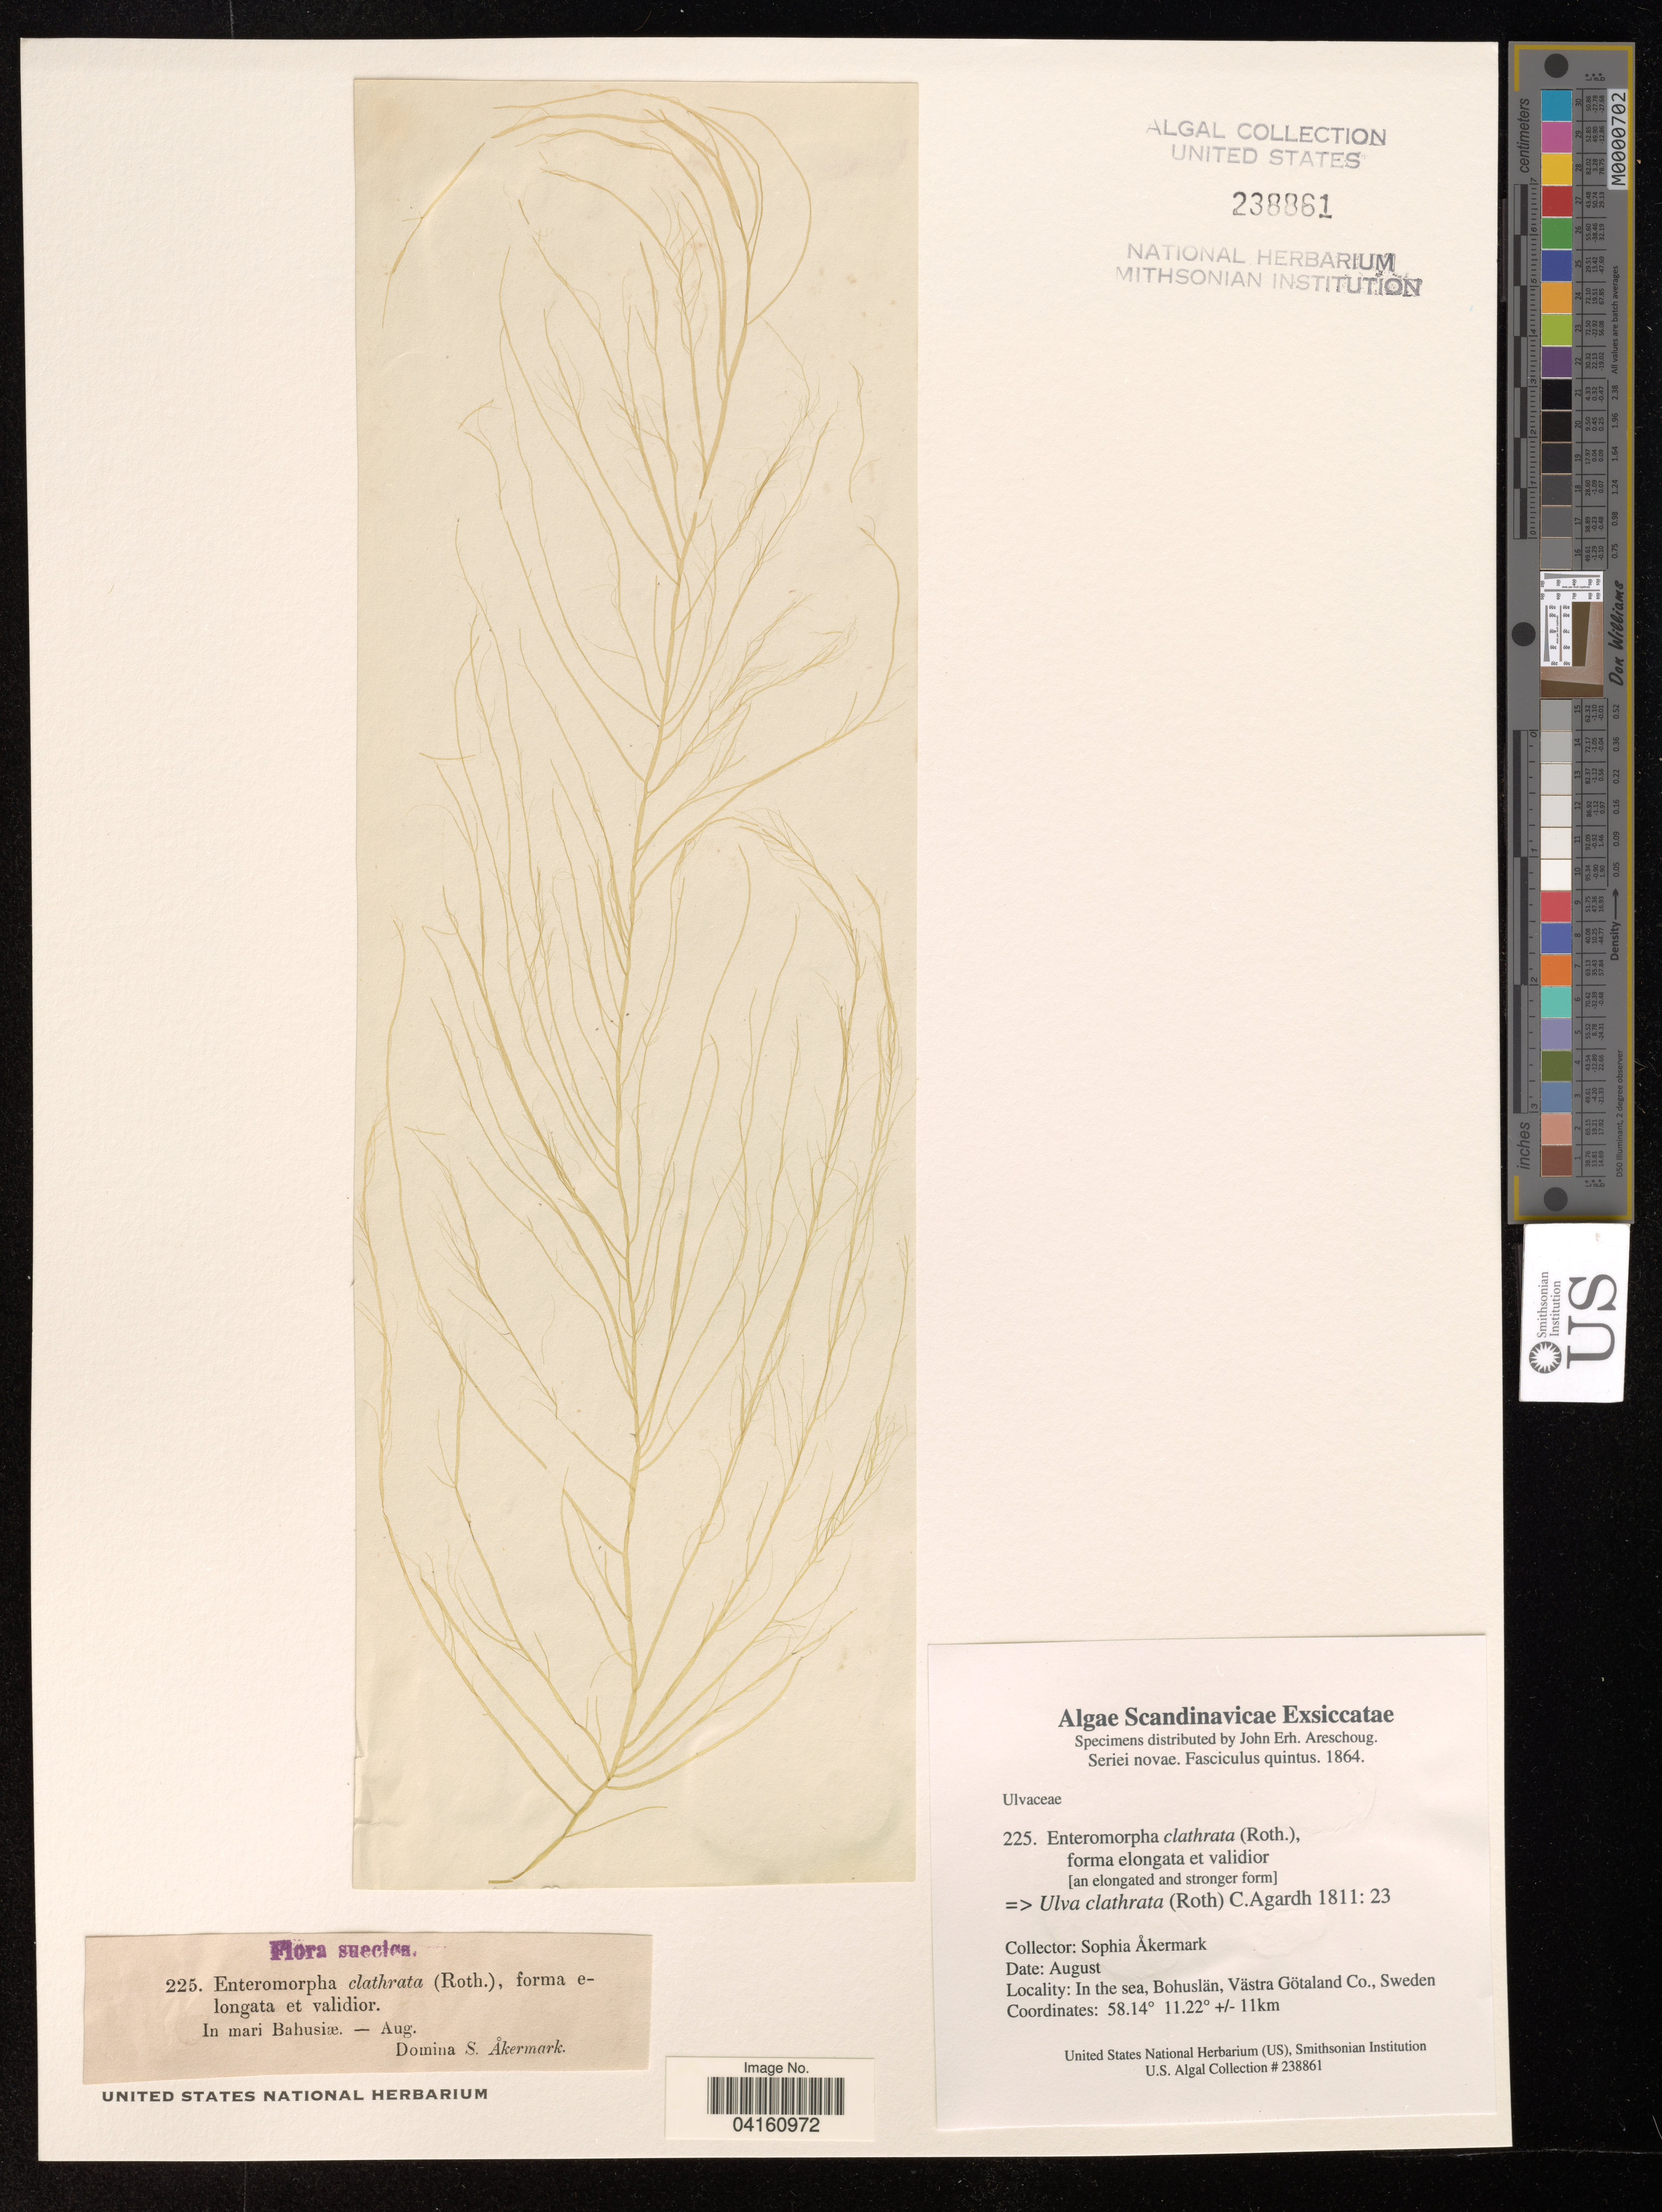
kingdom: Plantae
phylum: Chlorophyta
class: Ulvophyceae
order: Ulvales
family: Ulvaceae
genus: Ulva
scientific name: Ulva clathrata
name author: (Roth) C. Agardh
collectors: S. Akermark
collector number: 225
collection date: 1864-08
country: Sweden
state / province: Västra Götaland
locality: In sea. Bohuslan.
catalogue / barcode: US 238861